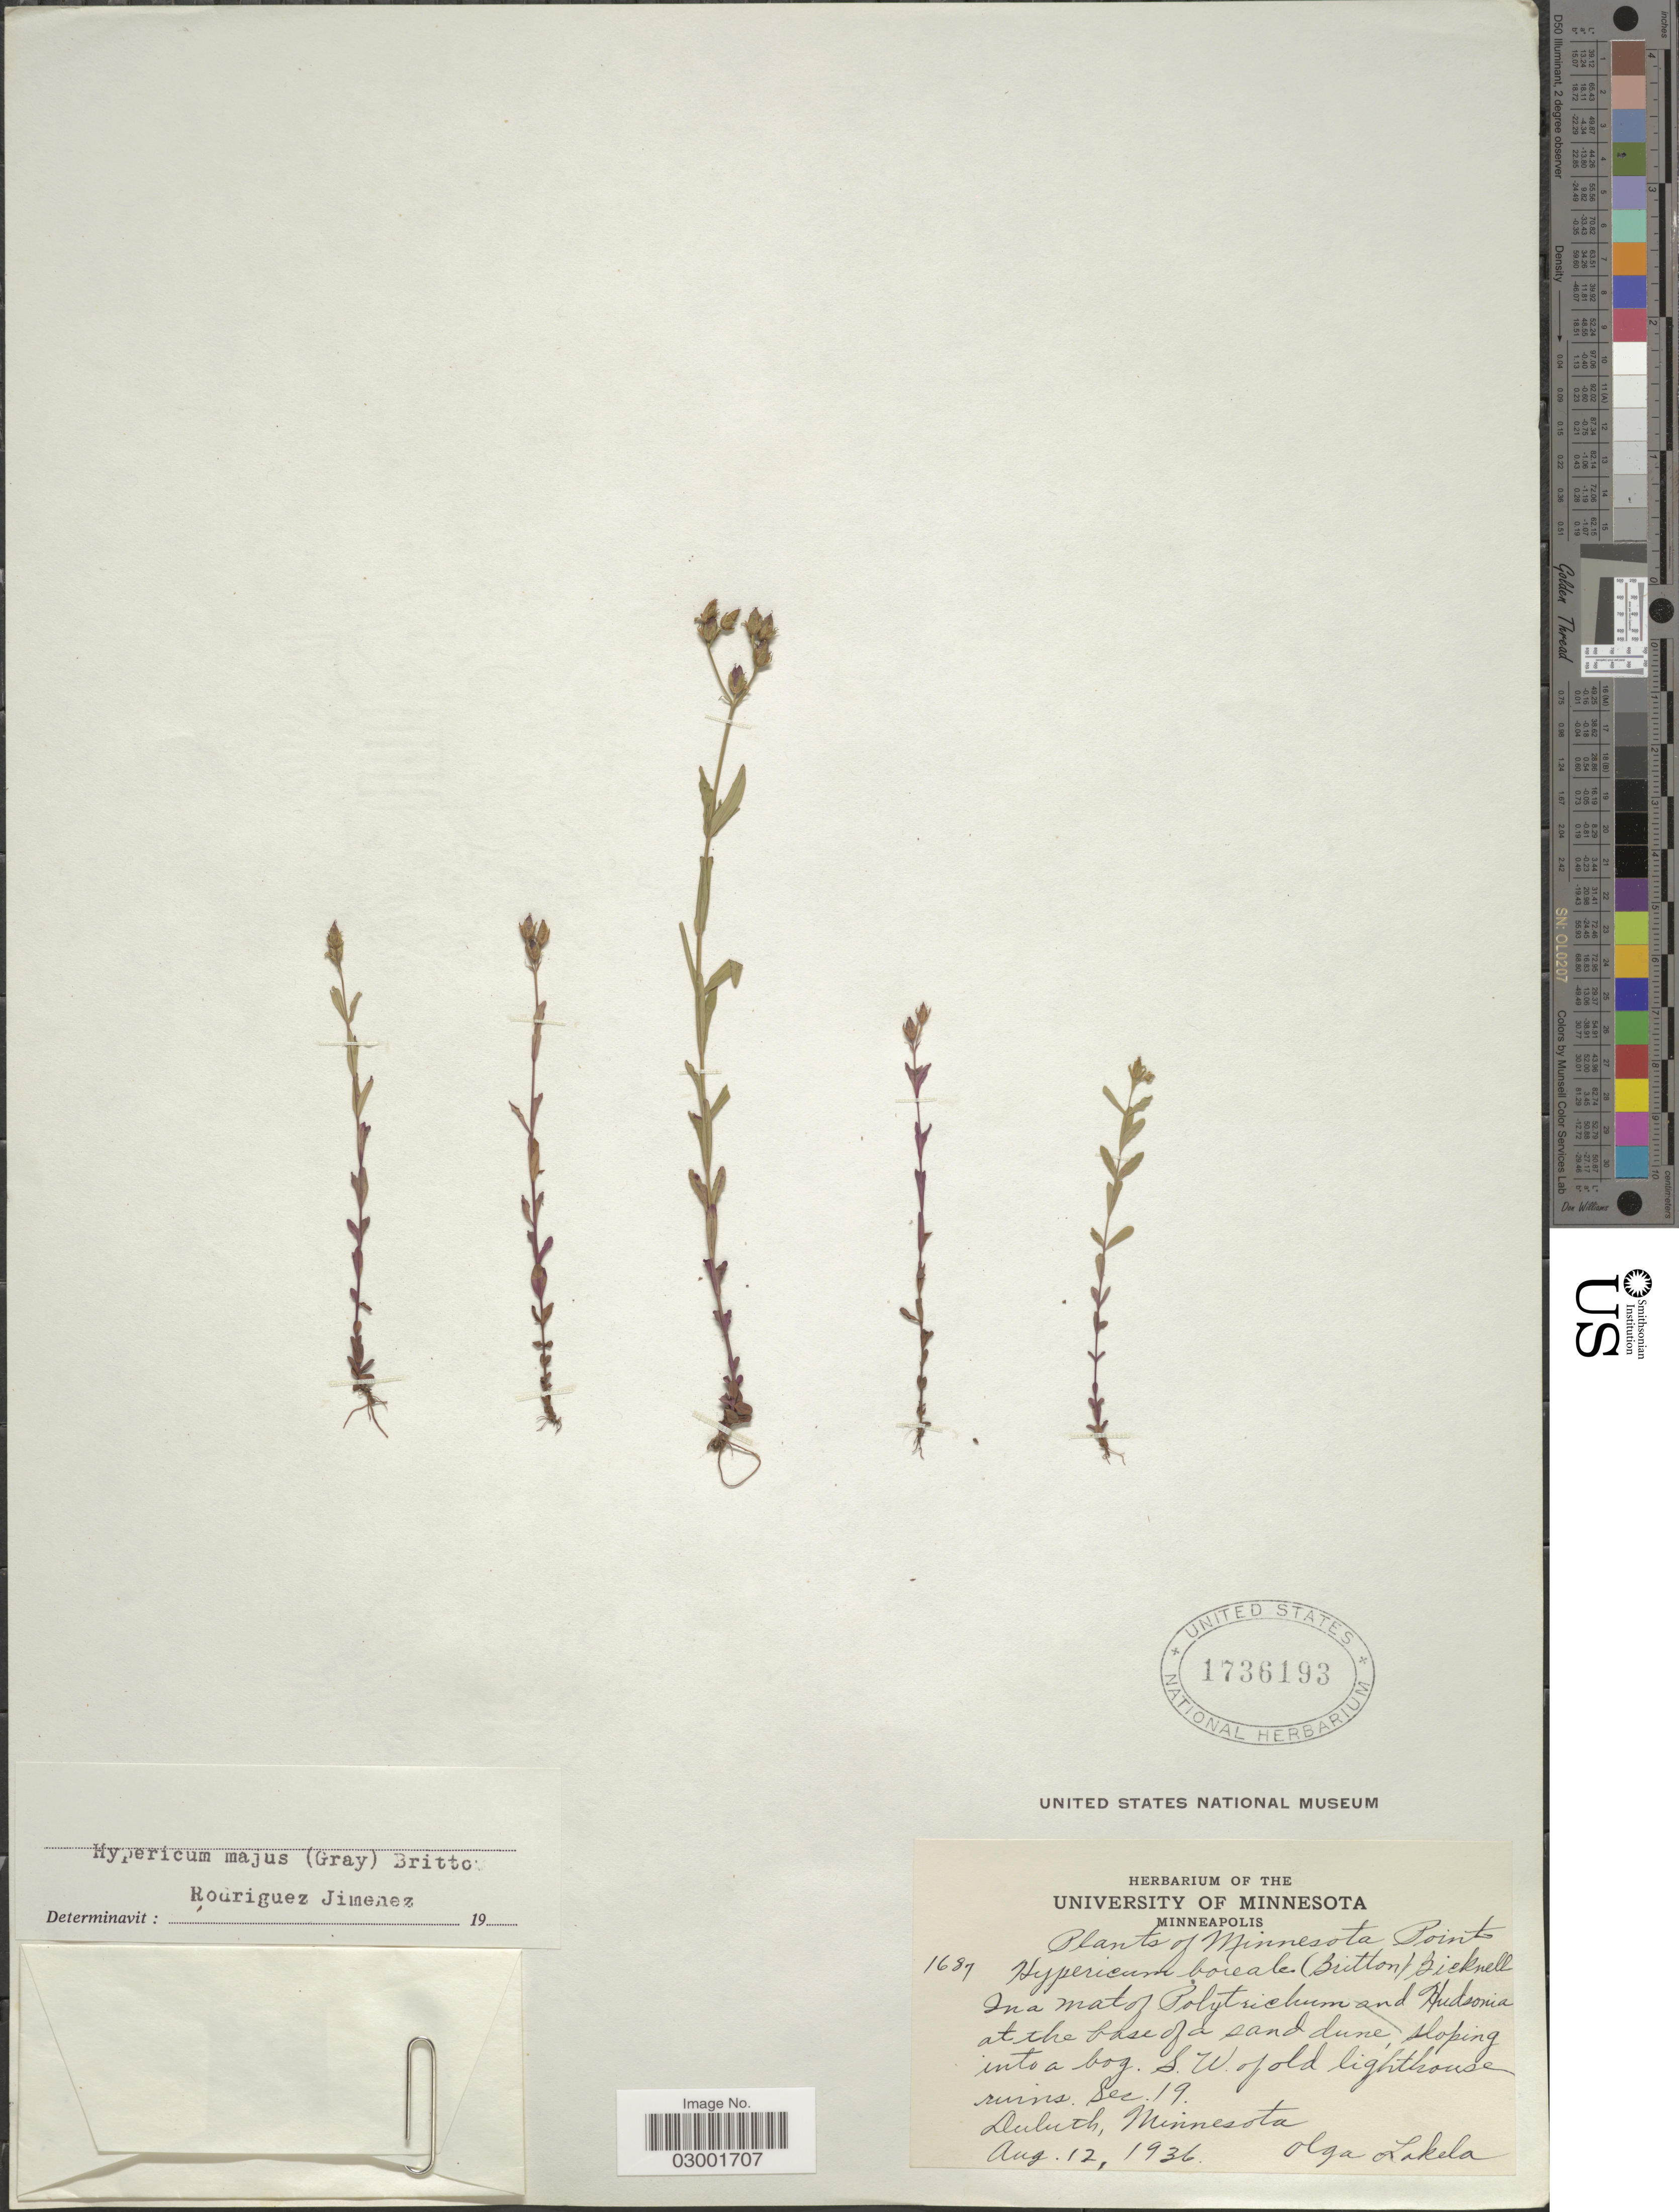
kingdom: Plantae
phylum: Tracheophyta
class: Magnoliopsida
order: Malpighiales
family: Hypericaceae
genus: Hypericum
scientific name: Hypericum majus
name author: (A. Gray) Britton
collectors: O. K. Lakela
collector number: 1687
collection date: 1936-08-12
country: United States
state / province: Minnesota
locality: Minnesota Points. Ina Mat of Polytrichum and Hudsonia at the base of a sand dune, sloping into a bog. S.W. of old lighthouse ruins. Sec. 19. Duluth, Minnesota.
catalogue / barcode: US 1736193